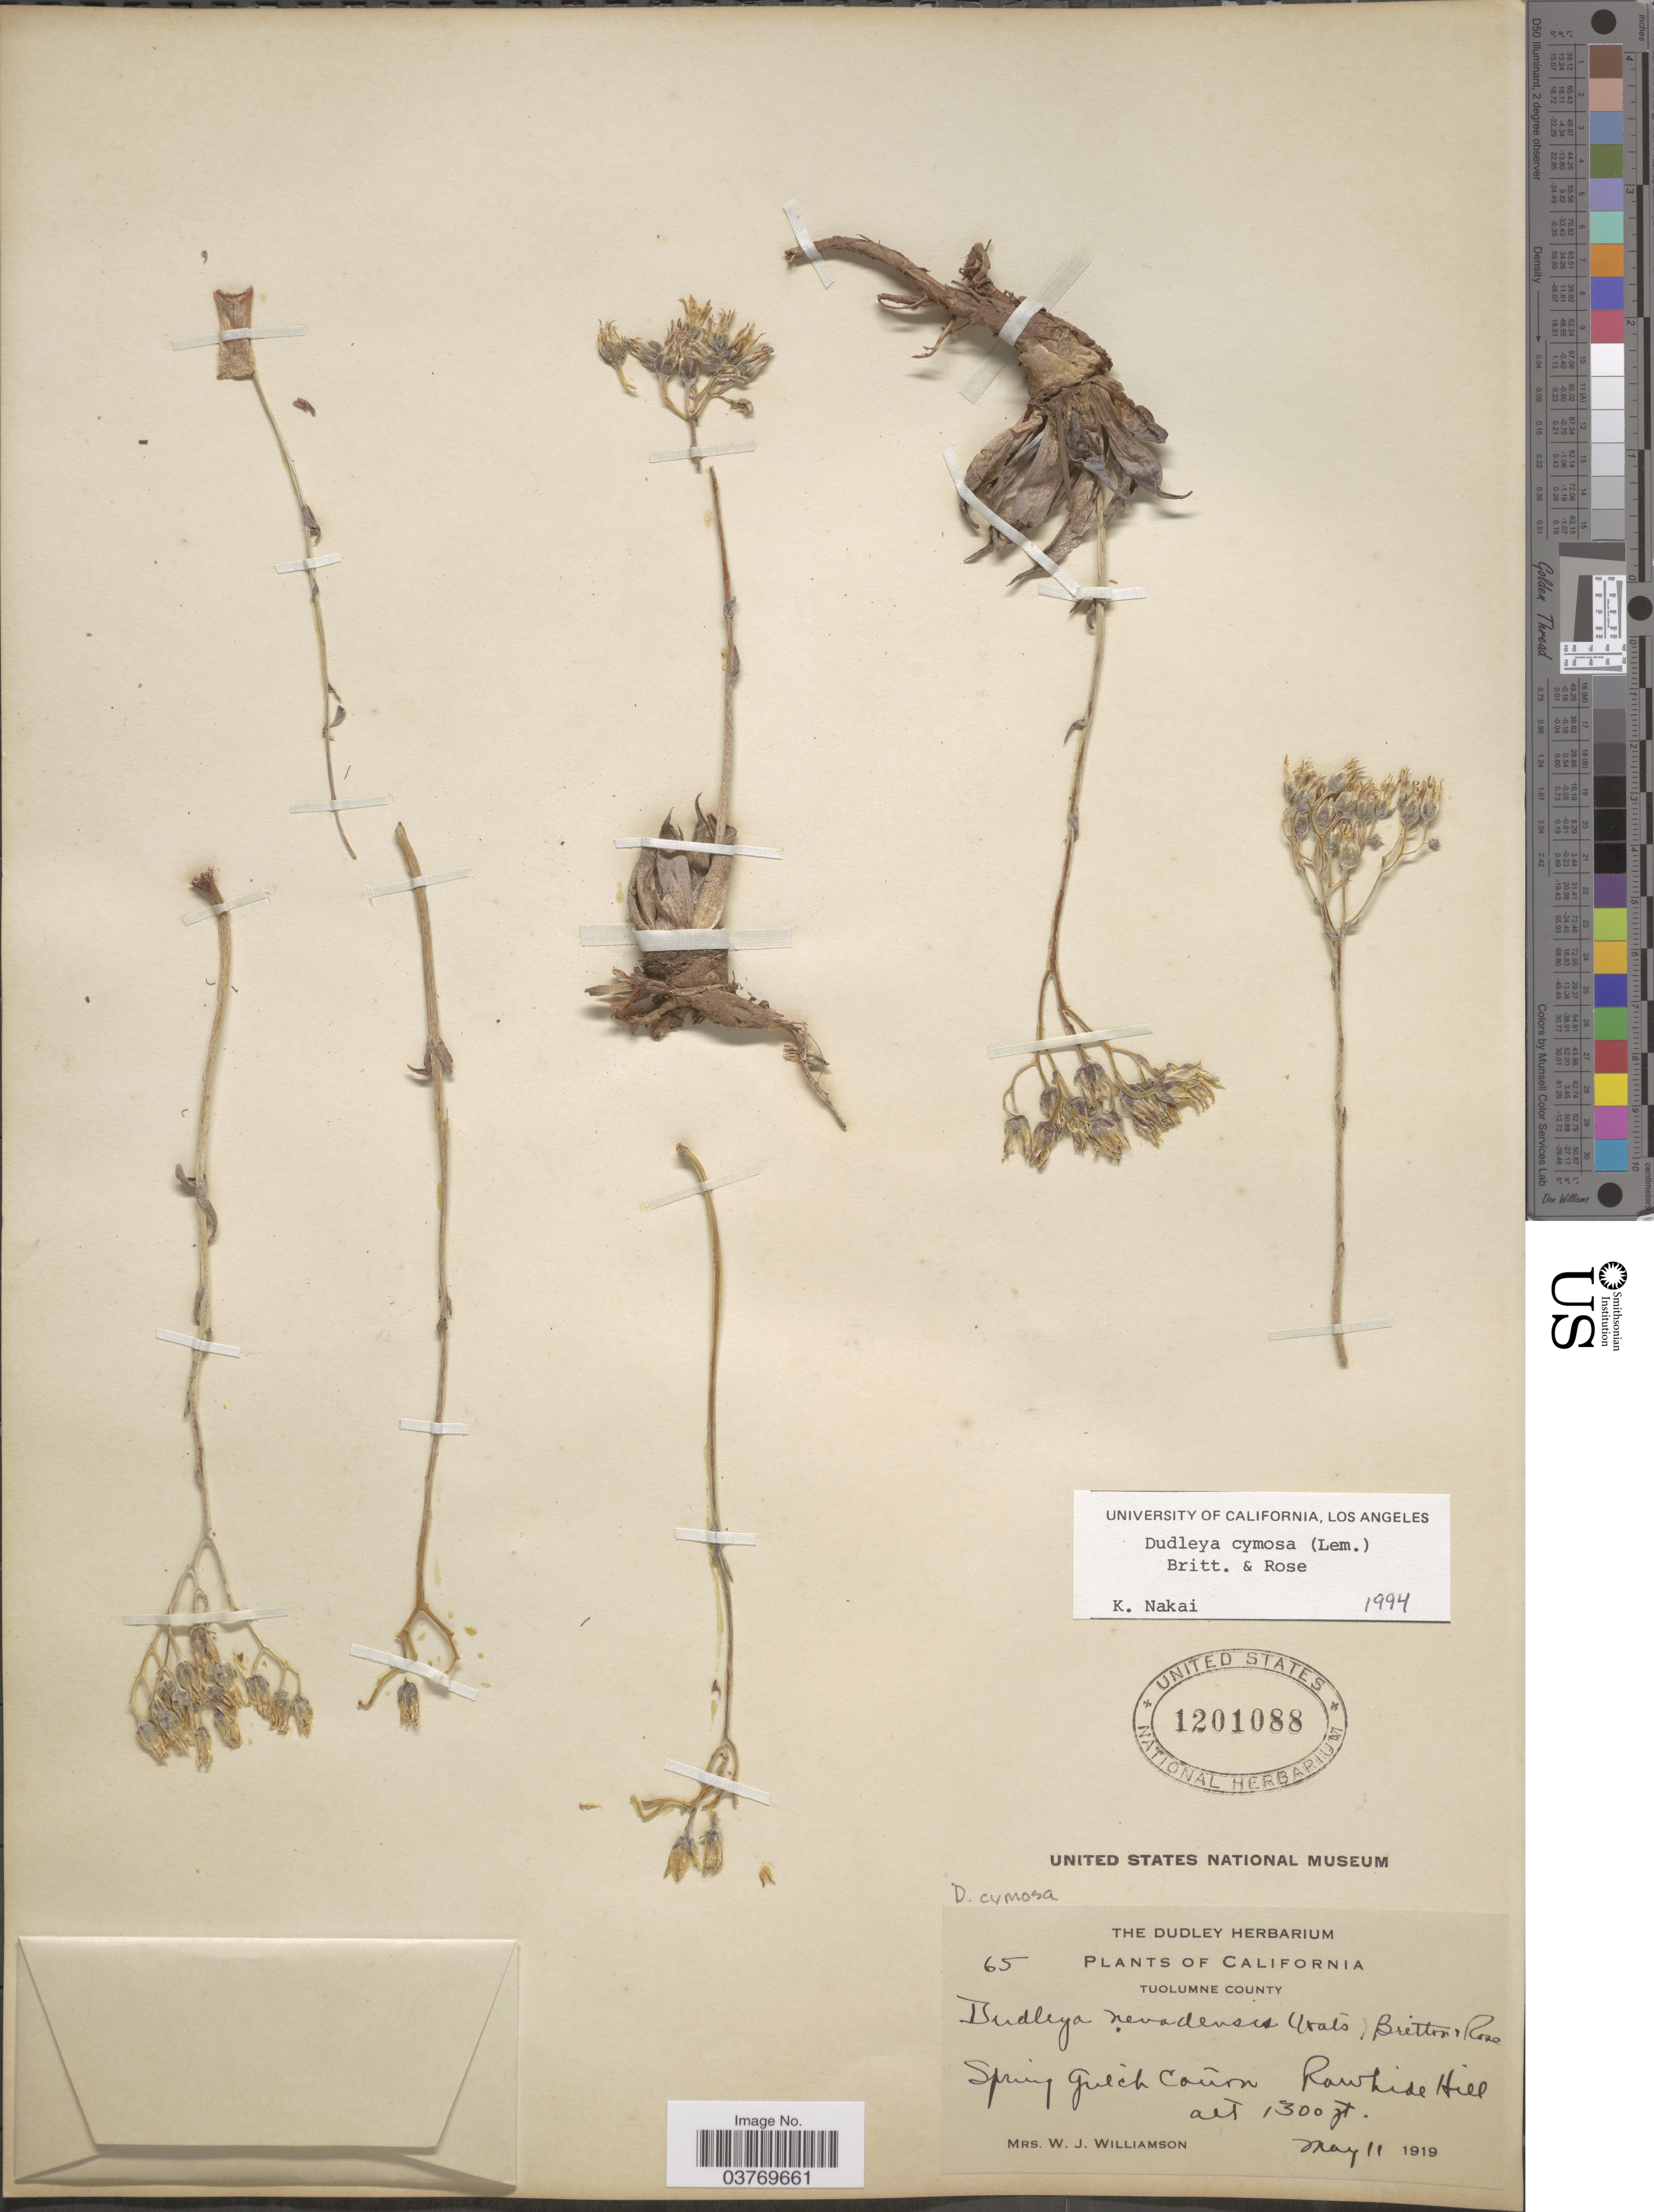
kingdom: Plantae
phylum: Tracheophyta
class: Magnoliopsida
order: Saxifragales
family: Crassulaceae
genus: Dudleya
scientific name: Dudleya cymosa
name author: (Lem.) Britton & Rose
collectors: W. Williamson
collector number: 65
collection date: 1919-05-11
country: United States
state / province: California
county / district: Tuolumne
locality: Tuolumne County. Spring Gulch Cañon. Rawhide Hill [unsure placement]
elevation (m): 396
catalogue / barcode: US 1201088